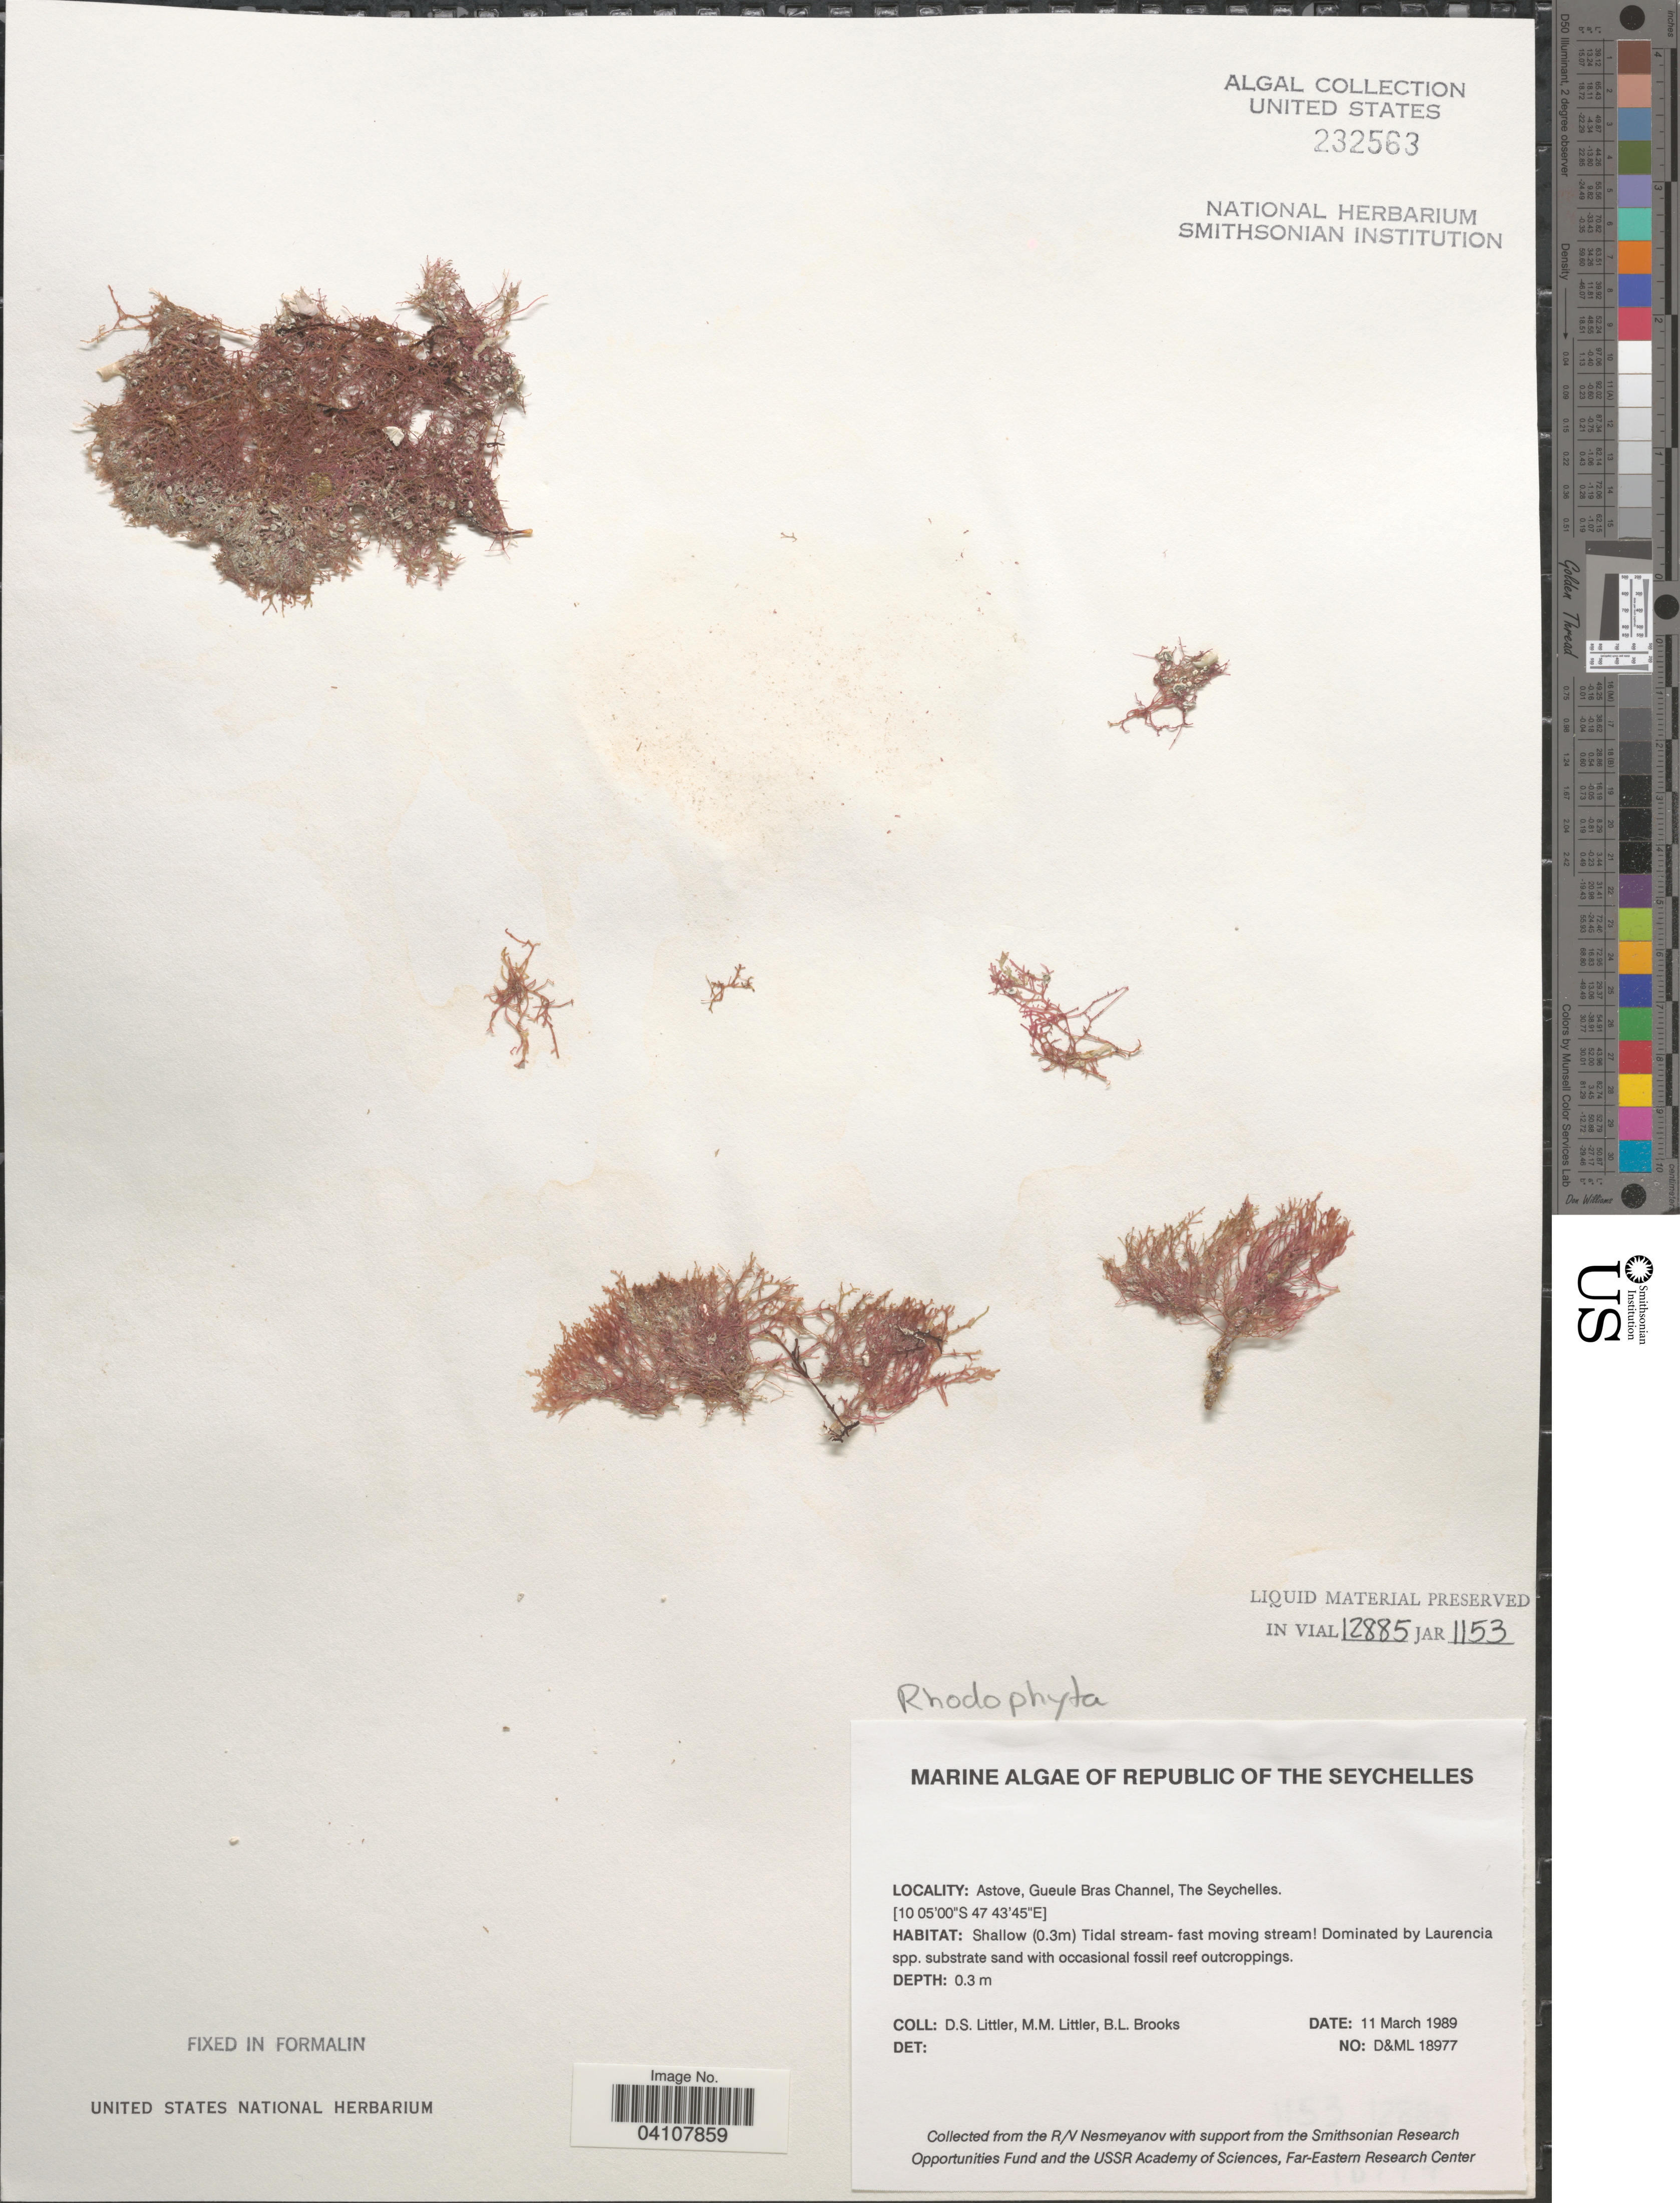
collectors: D. S. Littler & B. Brooks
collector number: D&ML18977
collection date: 1989-03-11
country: Seychelles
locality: Republic of the Seychelles. Astove, Gueule Bras Channel.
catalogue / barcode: US 232563